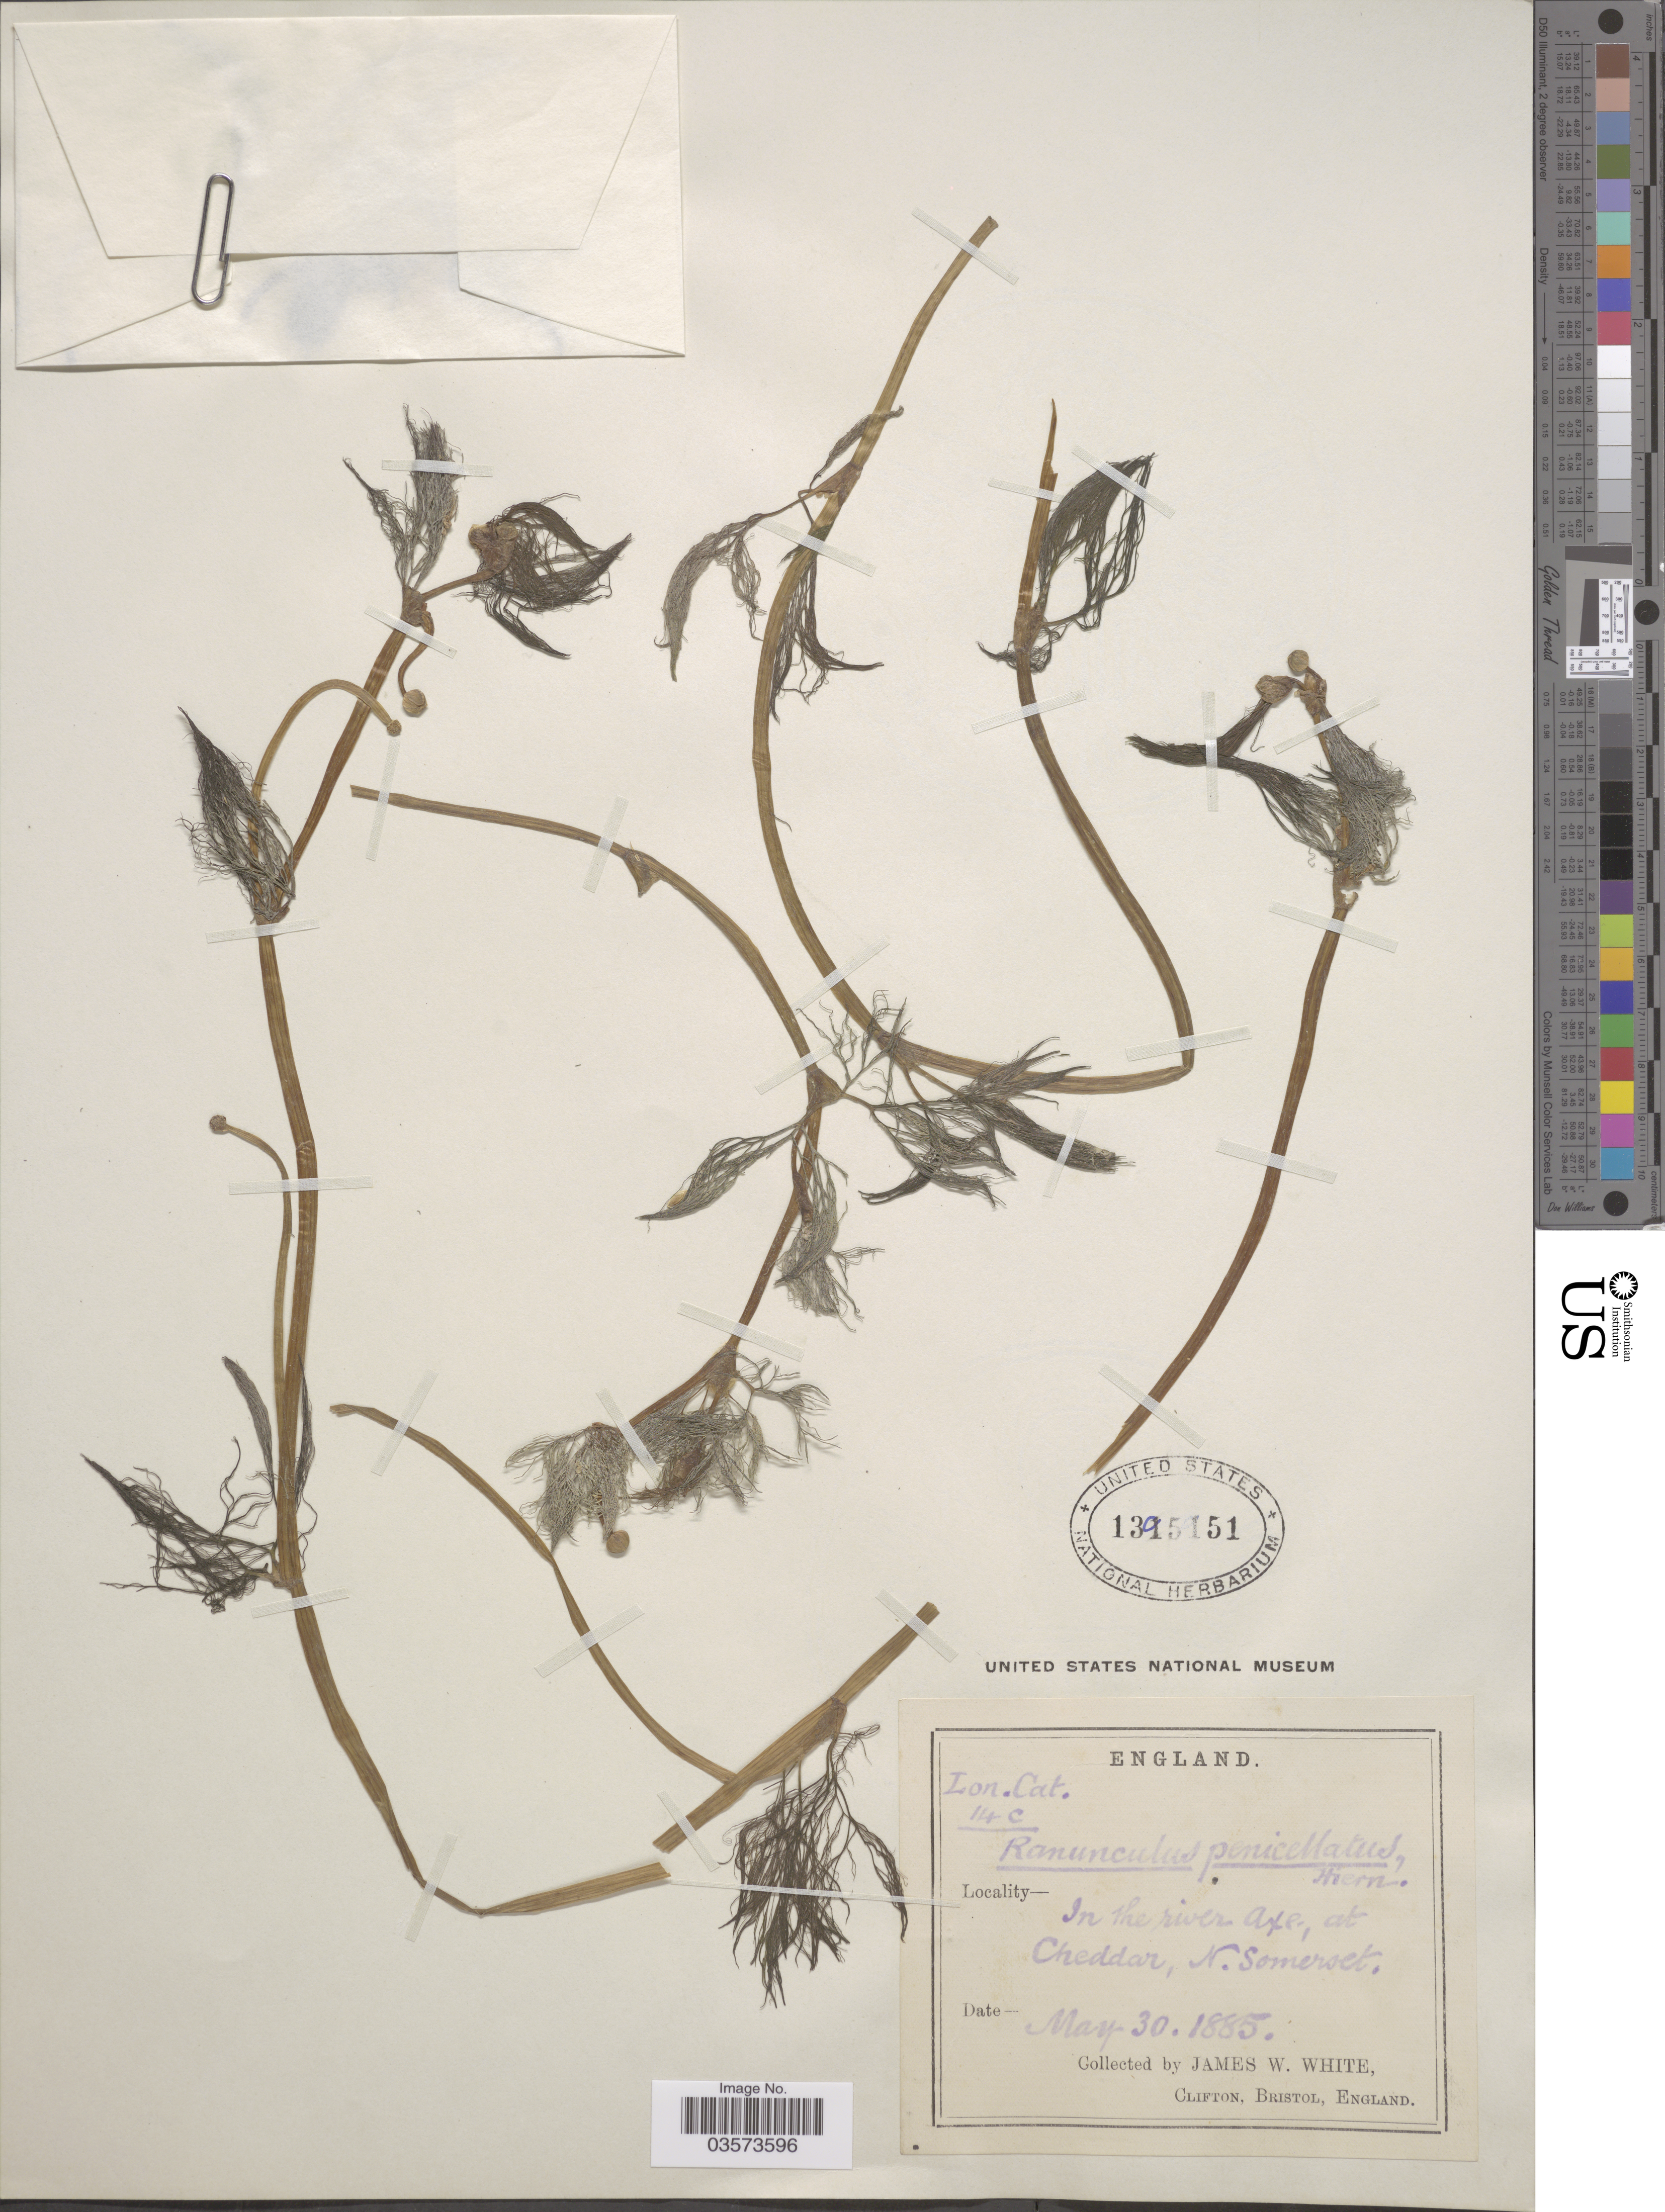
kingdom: Plantae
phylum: Tracheophyta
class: Magnoliopsida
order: Ranunculales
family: Ranunculaceae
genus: Ranunculus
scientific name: Ranunculus penicillatus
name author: Bab.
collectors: J. W. White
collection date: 1885-05-30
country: United Kingdom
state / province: England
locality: In the river Axe, at Cheddar, N. Somerset.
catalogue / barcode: US 1395151